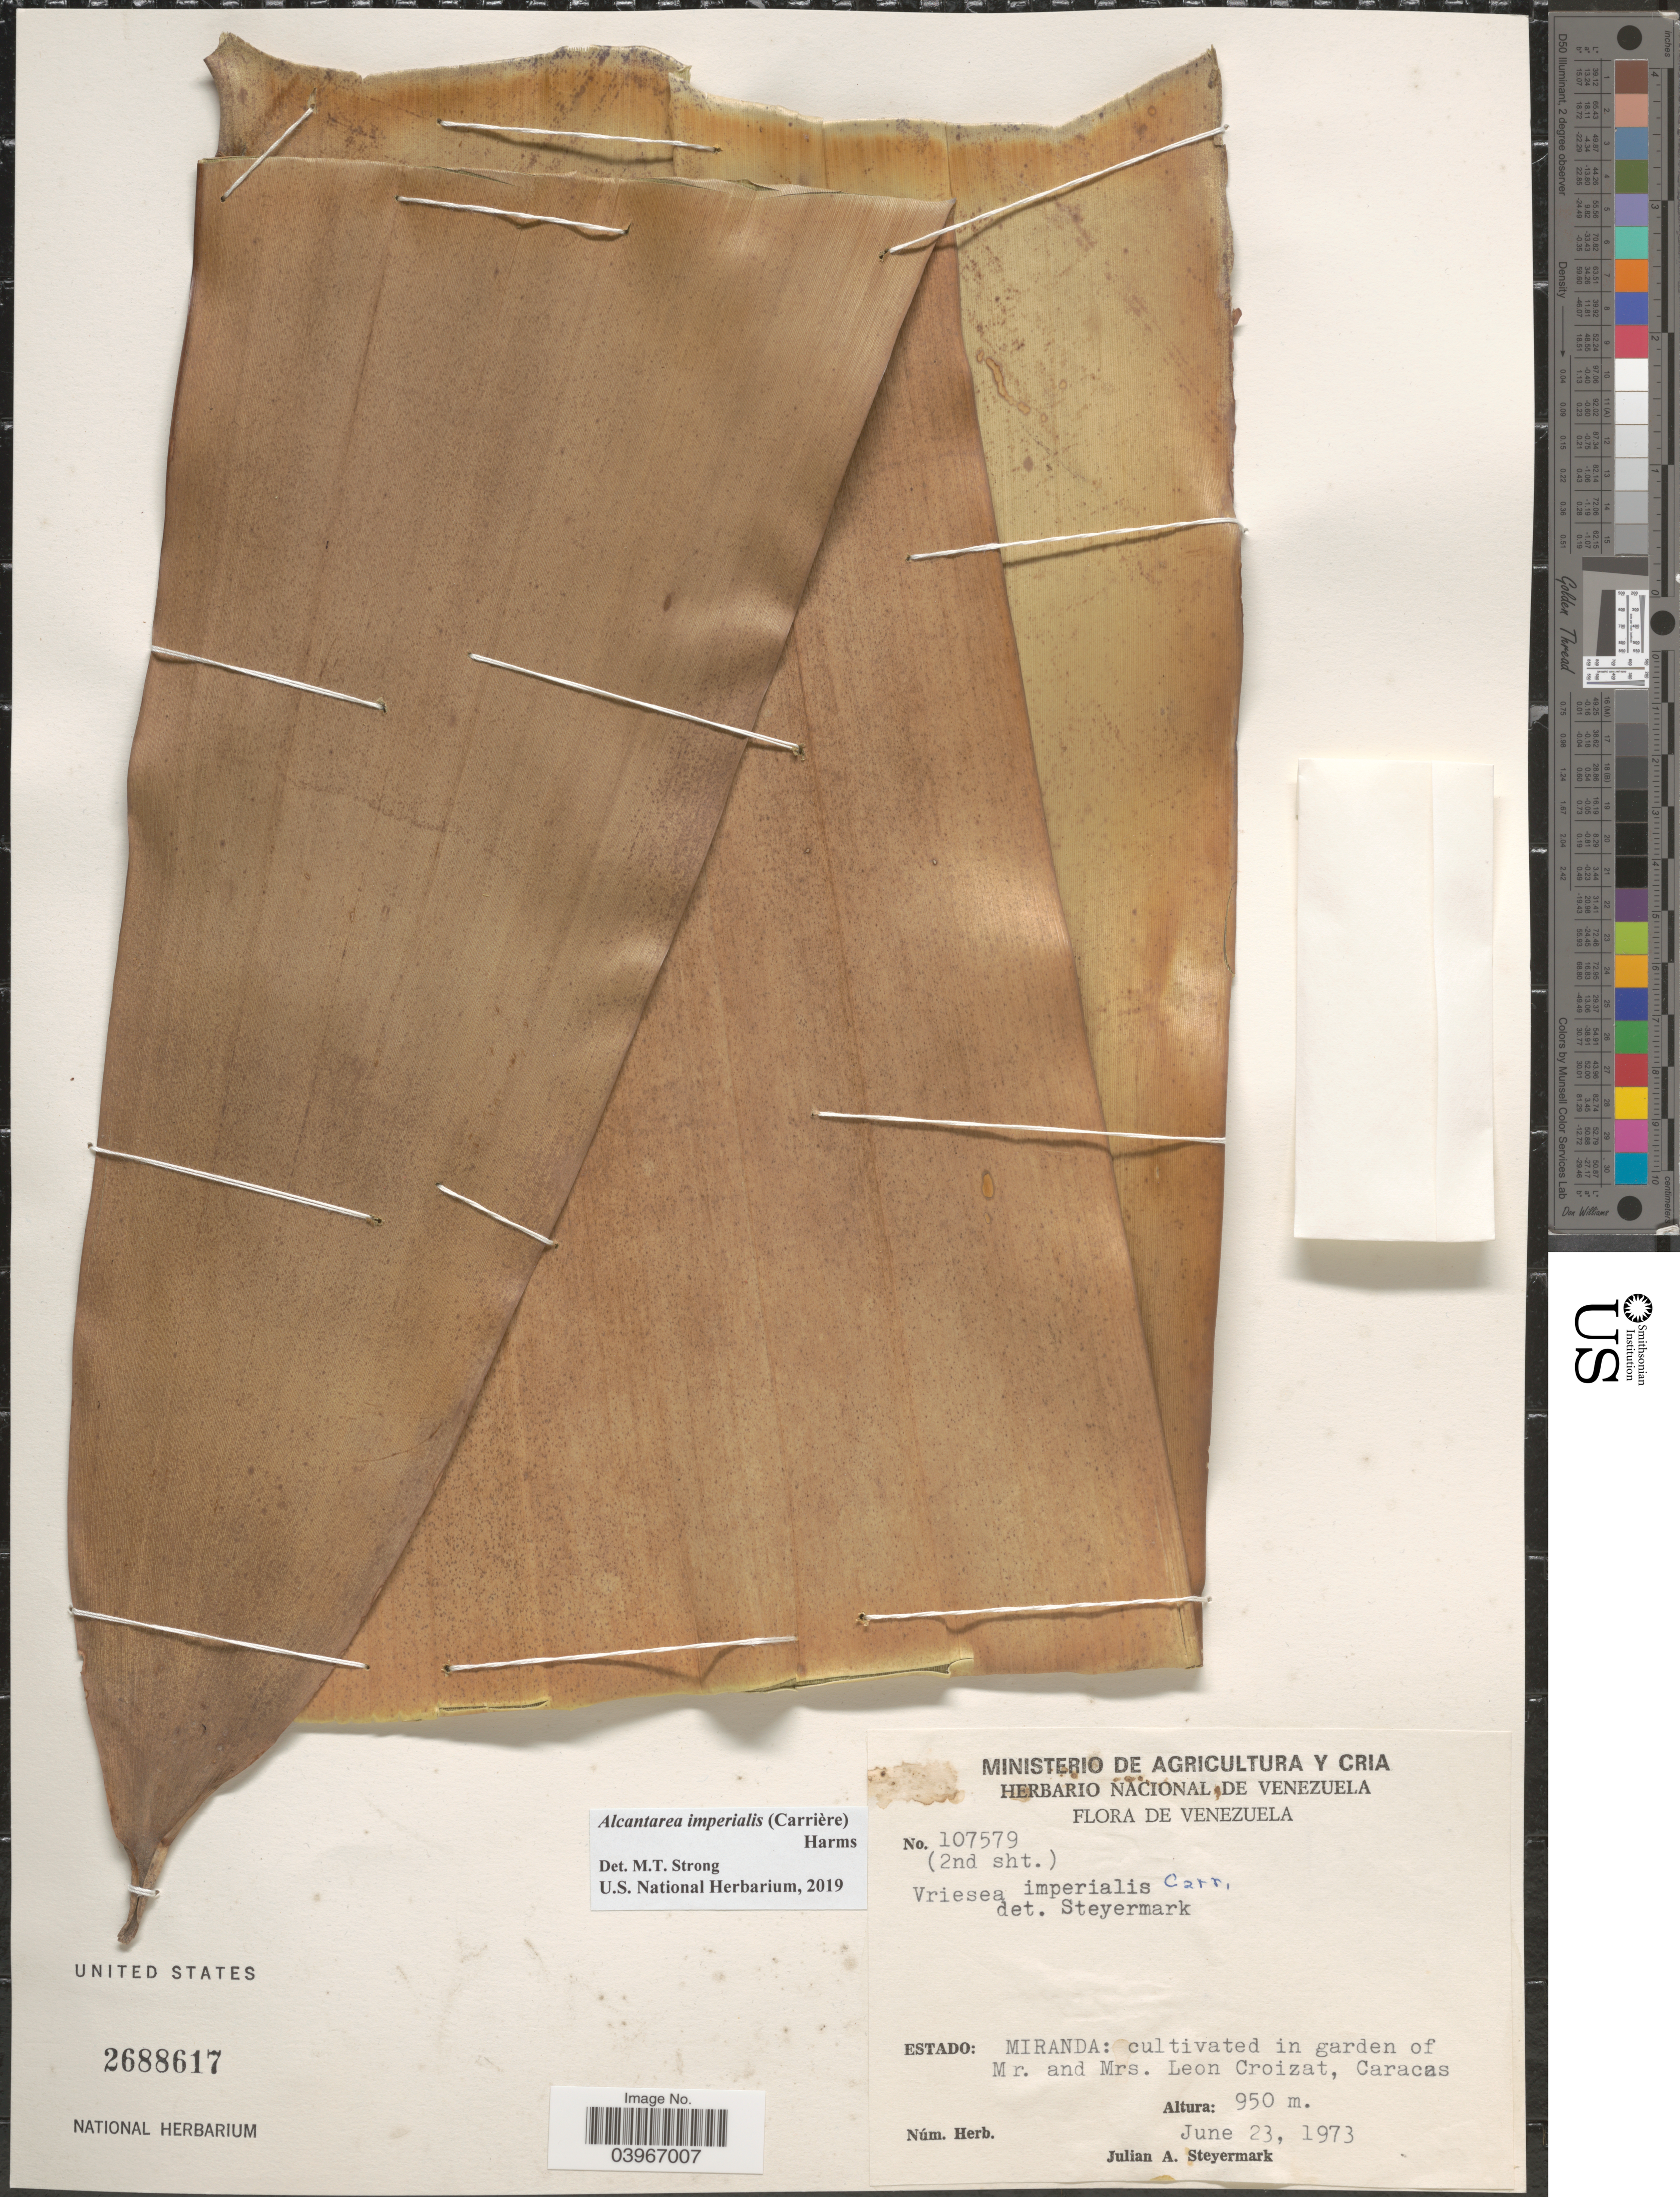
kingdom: Plantae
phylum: Tracheophyta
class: Liliopsida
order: Poales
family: Bromeliaceae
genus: Alcantarea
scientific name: Alcantarea imperialis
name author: (Carrière) Harms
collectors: J. Steyermark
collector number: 107579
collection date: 1973-06-23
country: Venezuela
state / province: Miranda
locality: In garden of Mr. and Mrs. Leon Croizat, Caracas.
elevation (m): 950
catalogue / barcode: US 2688617